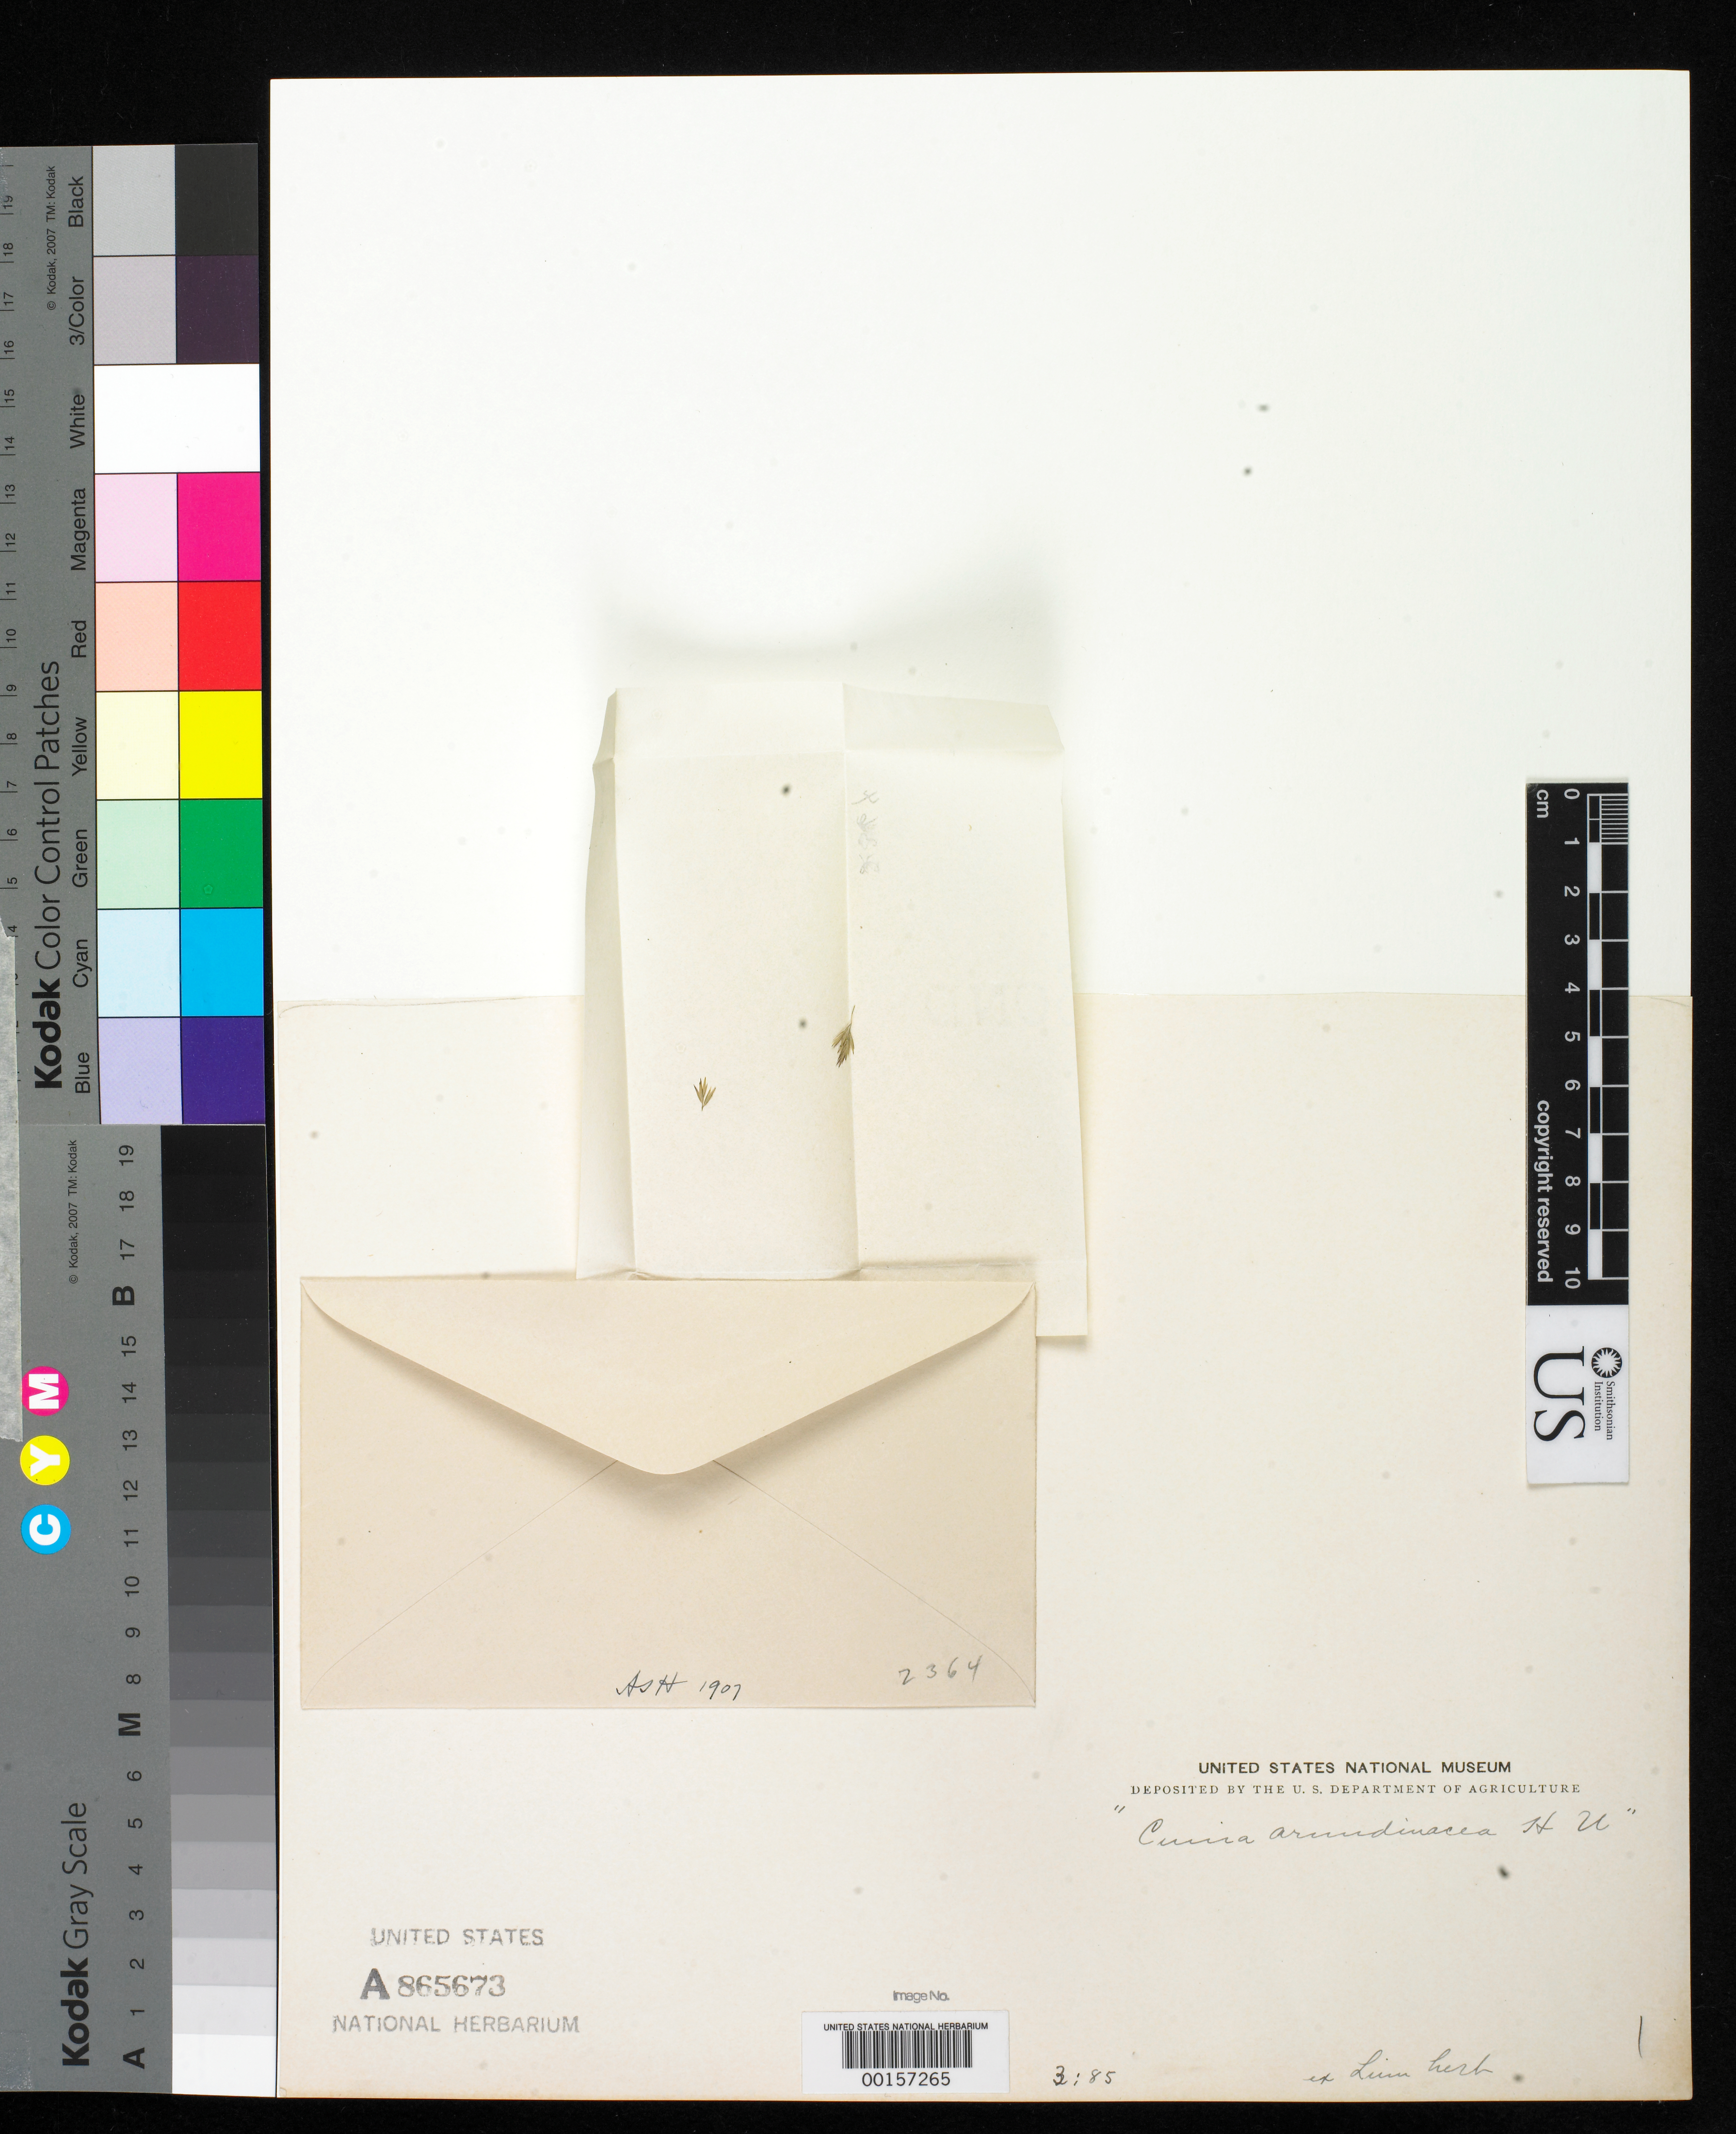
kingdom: Plantae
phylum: Tracheophyta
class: Liliopsida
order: Poales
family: Poaceae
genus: Cinna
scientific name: Cinna arundinacea Hook. ex B.D. Jacks. nom. nud.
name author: Hook. ex B.D. Jacks.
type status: Type Fragment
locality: DO NOT MODIFY [This collection event record is attached to a large number of catalog records with both collector & country unknown; label data should be confirmed from individual specimens.]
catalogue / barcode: US 865673A